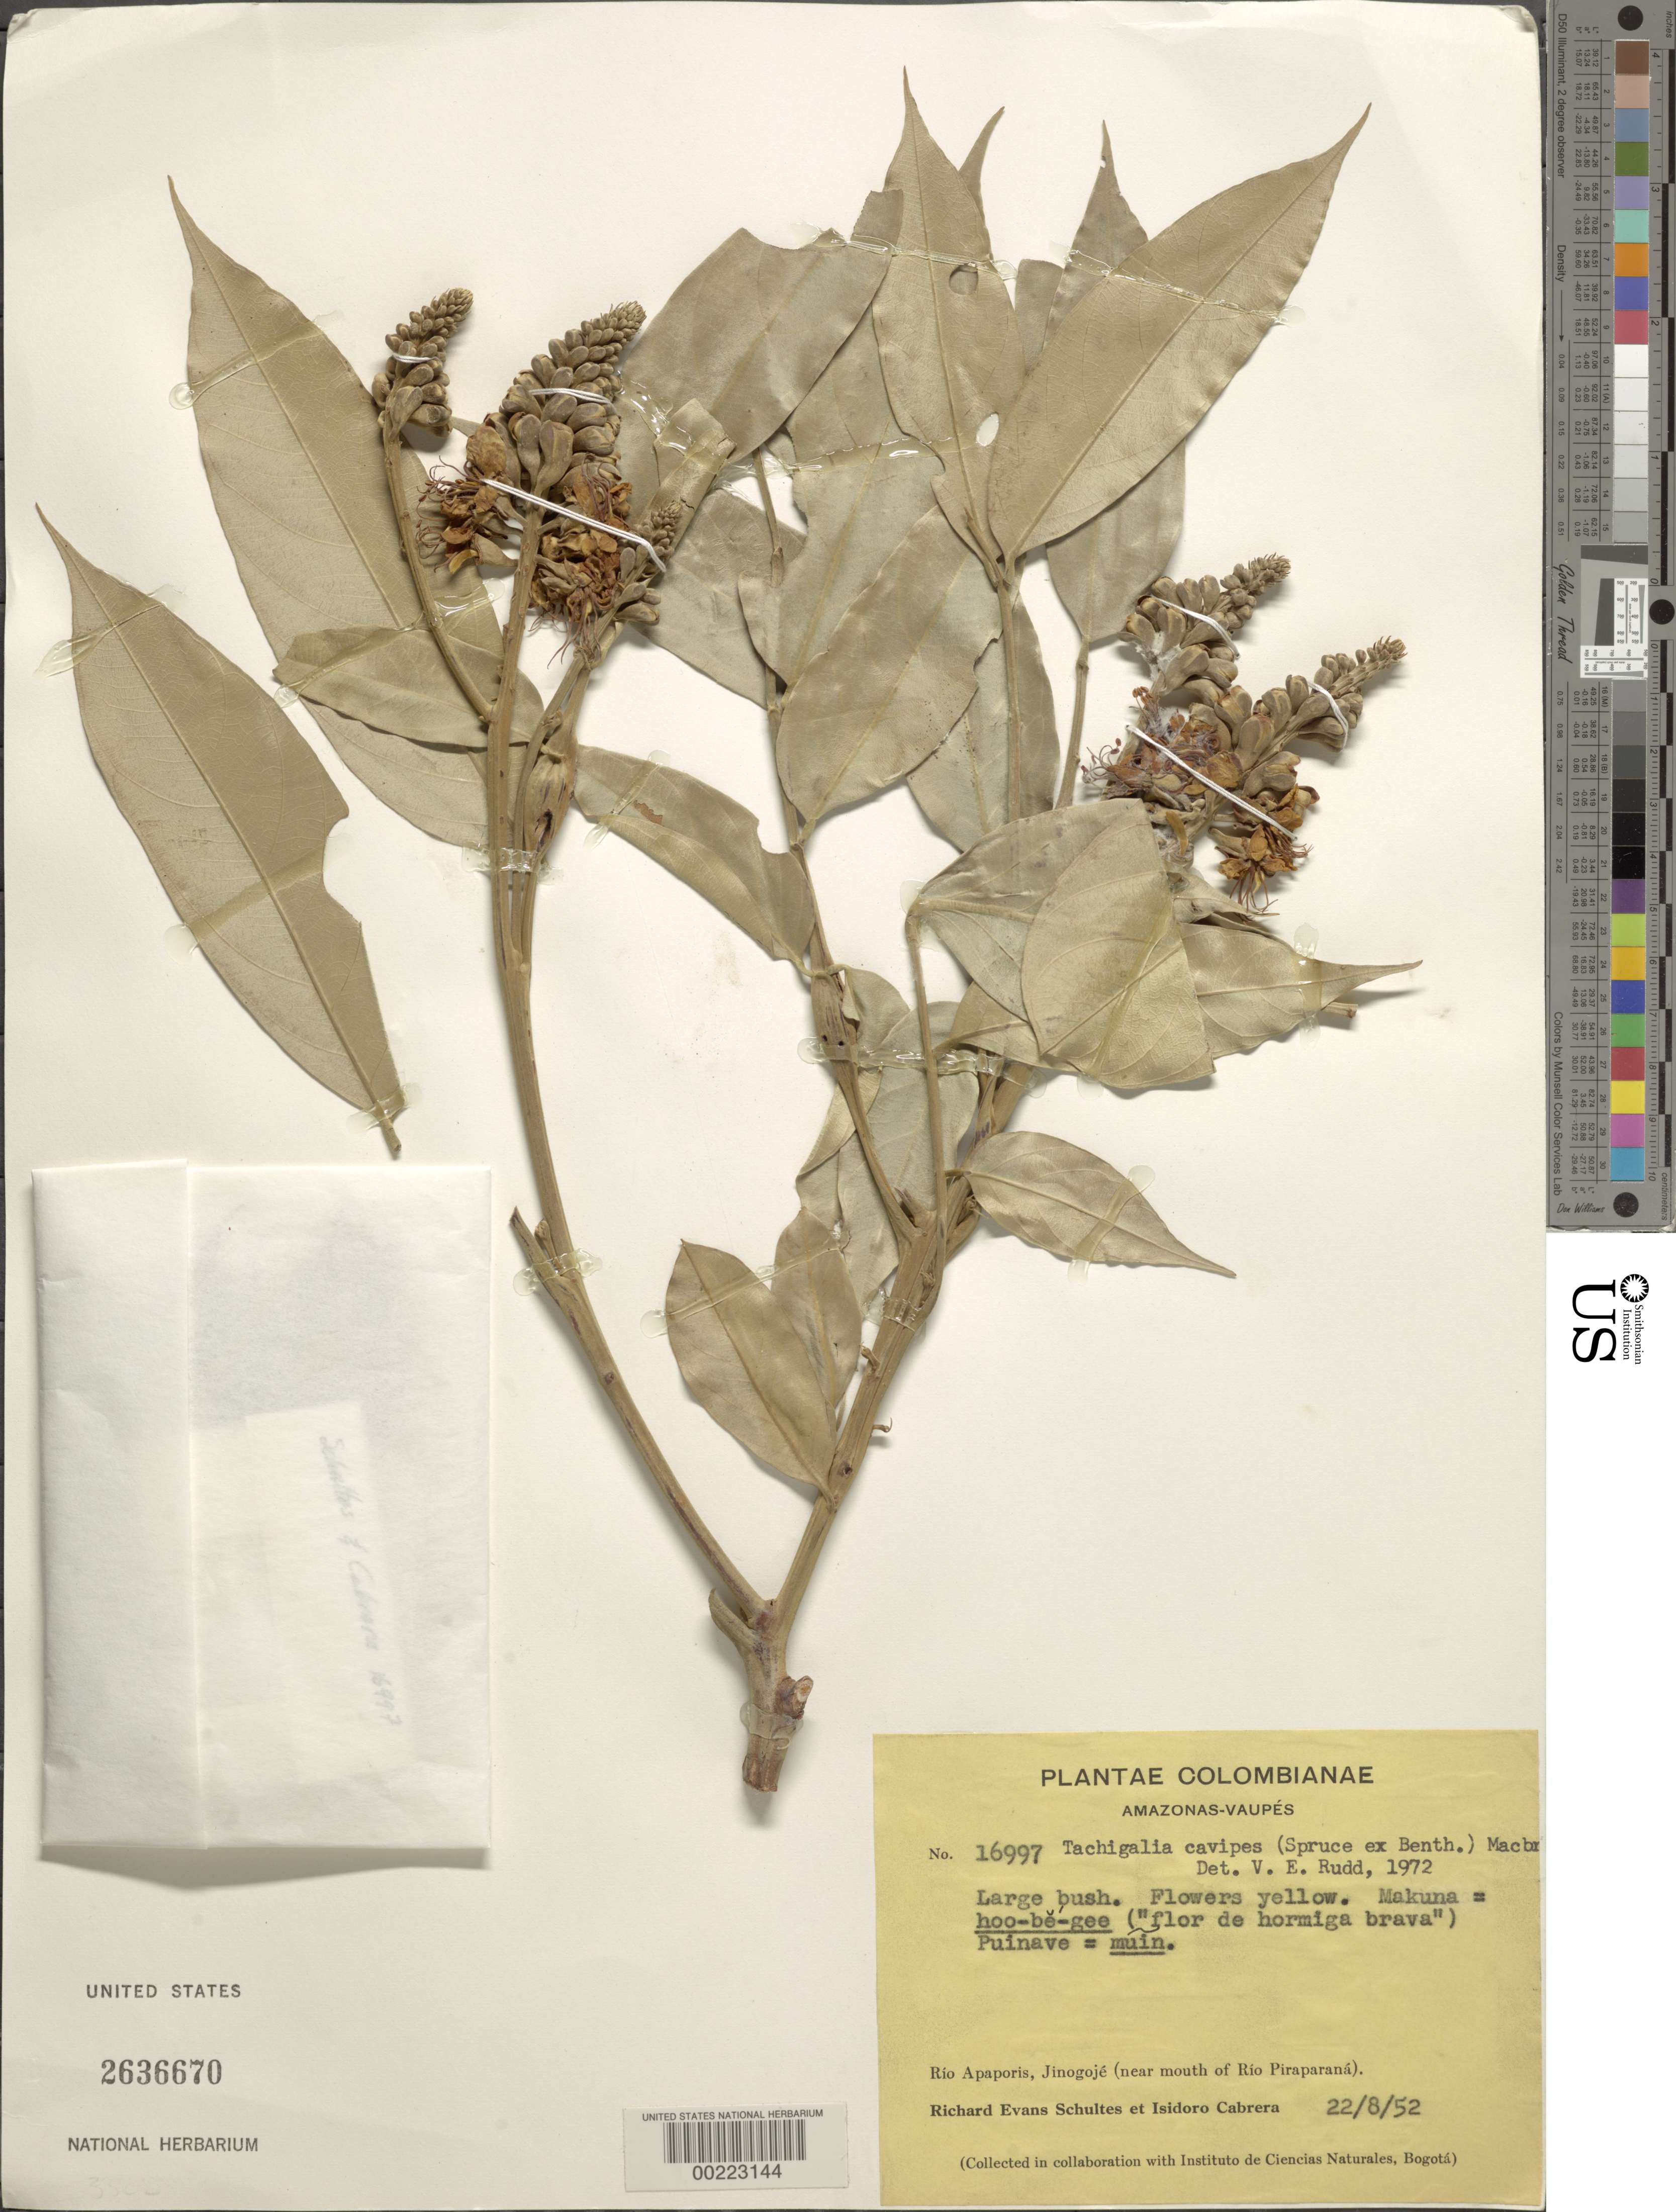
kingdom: Plantae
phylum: Tracheophyta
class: Magnoliopsida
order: Fabales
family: Fabaceae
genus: Tachigali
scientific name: Tachigali cavipes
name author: (Benth. ex Spruce) J.F. Macbr.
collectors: R. E. Schultes & I. Cabrera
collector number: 16997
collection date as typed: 22 Aug 1952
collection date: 1952-08-22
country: Colombia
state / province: Amazônas / Vaupés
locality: Rio Apaporis: Jinogojé (at mouth of Rio Piraparana) and vicinity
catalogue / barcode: US 2636670